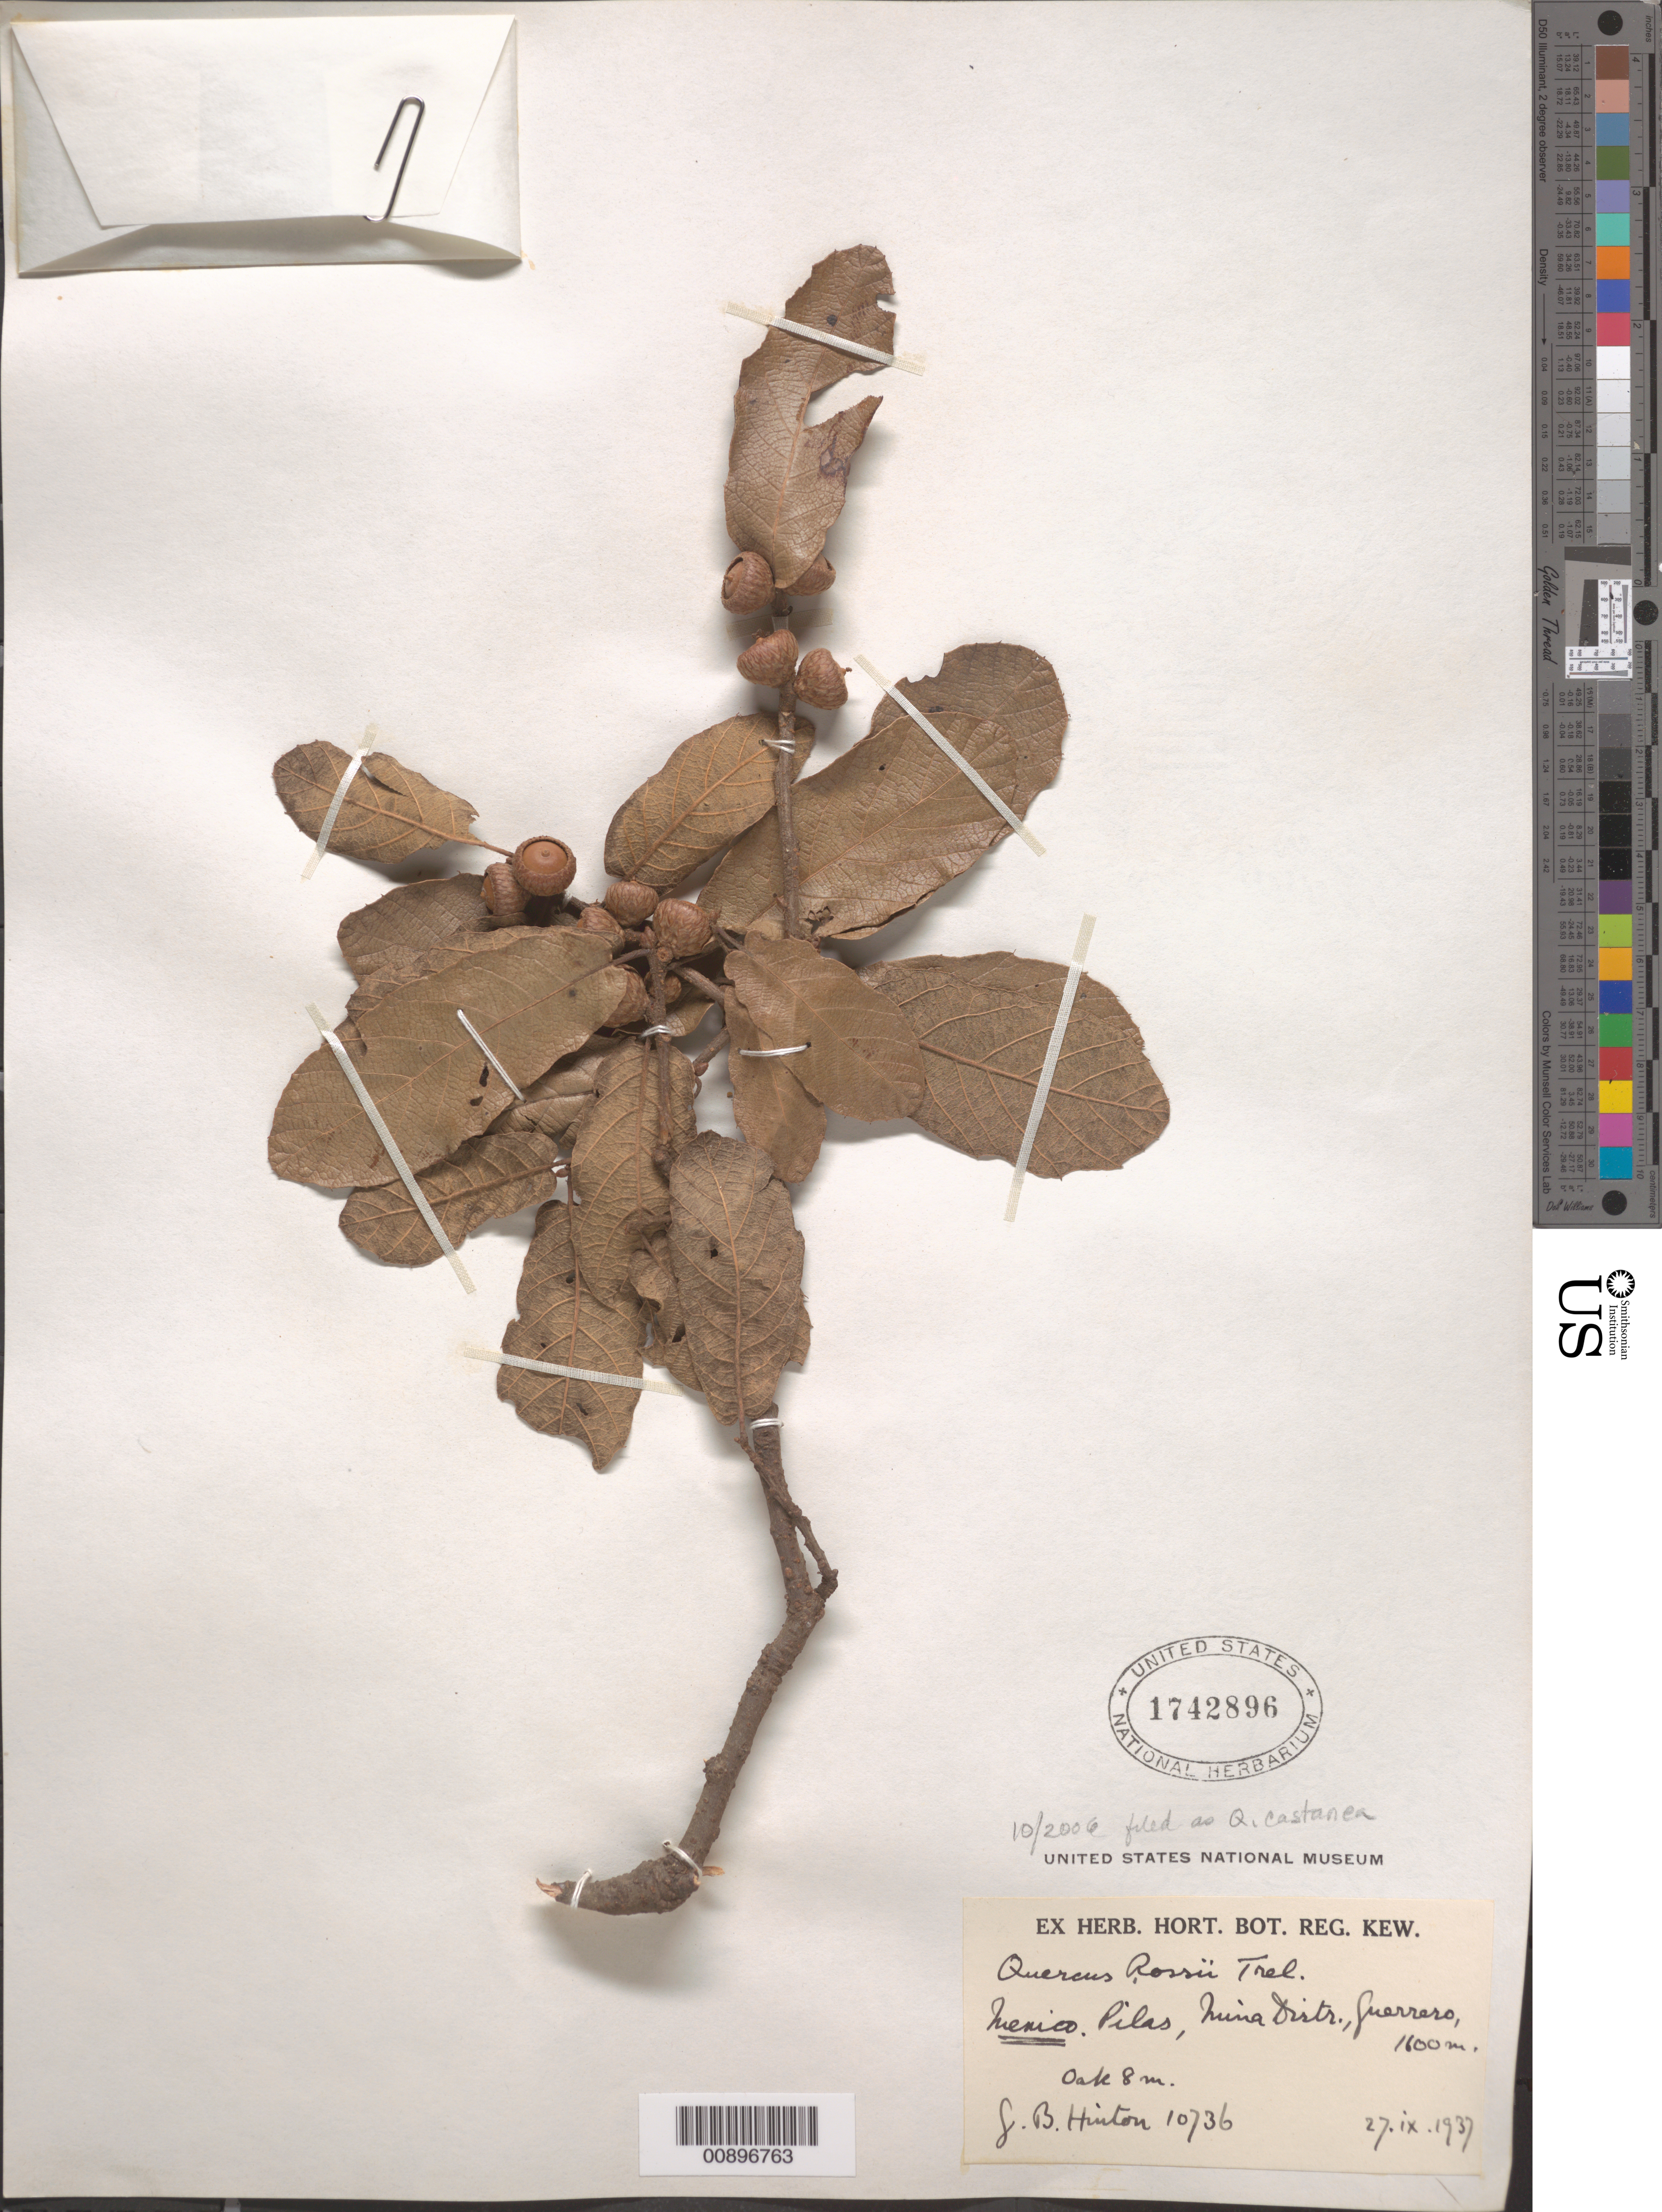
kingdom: Plantae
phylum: Tracheophyta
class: Magnoliopsida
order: Fagales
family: Fagaceae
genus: Quercus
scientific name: Quercus castanea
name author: Née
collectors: G. B. Hinton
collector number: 10736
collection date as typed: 27 Sep 1937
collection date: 1937-09-27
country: Mexico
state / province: Guerrero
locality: Pilas, Mina Distr., Guerrero.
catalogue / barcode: US 1742896